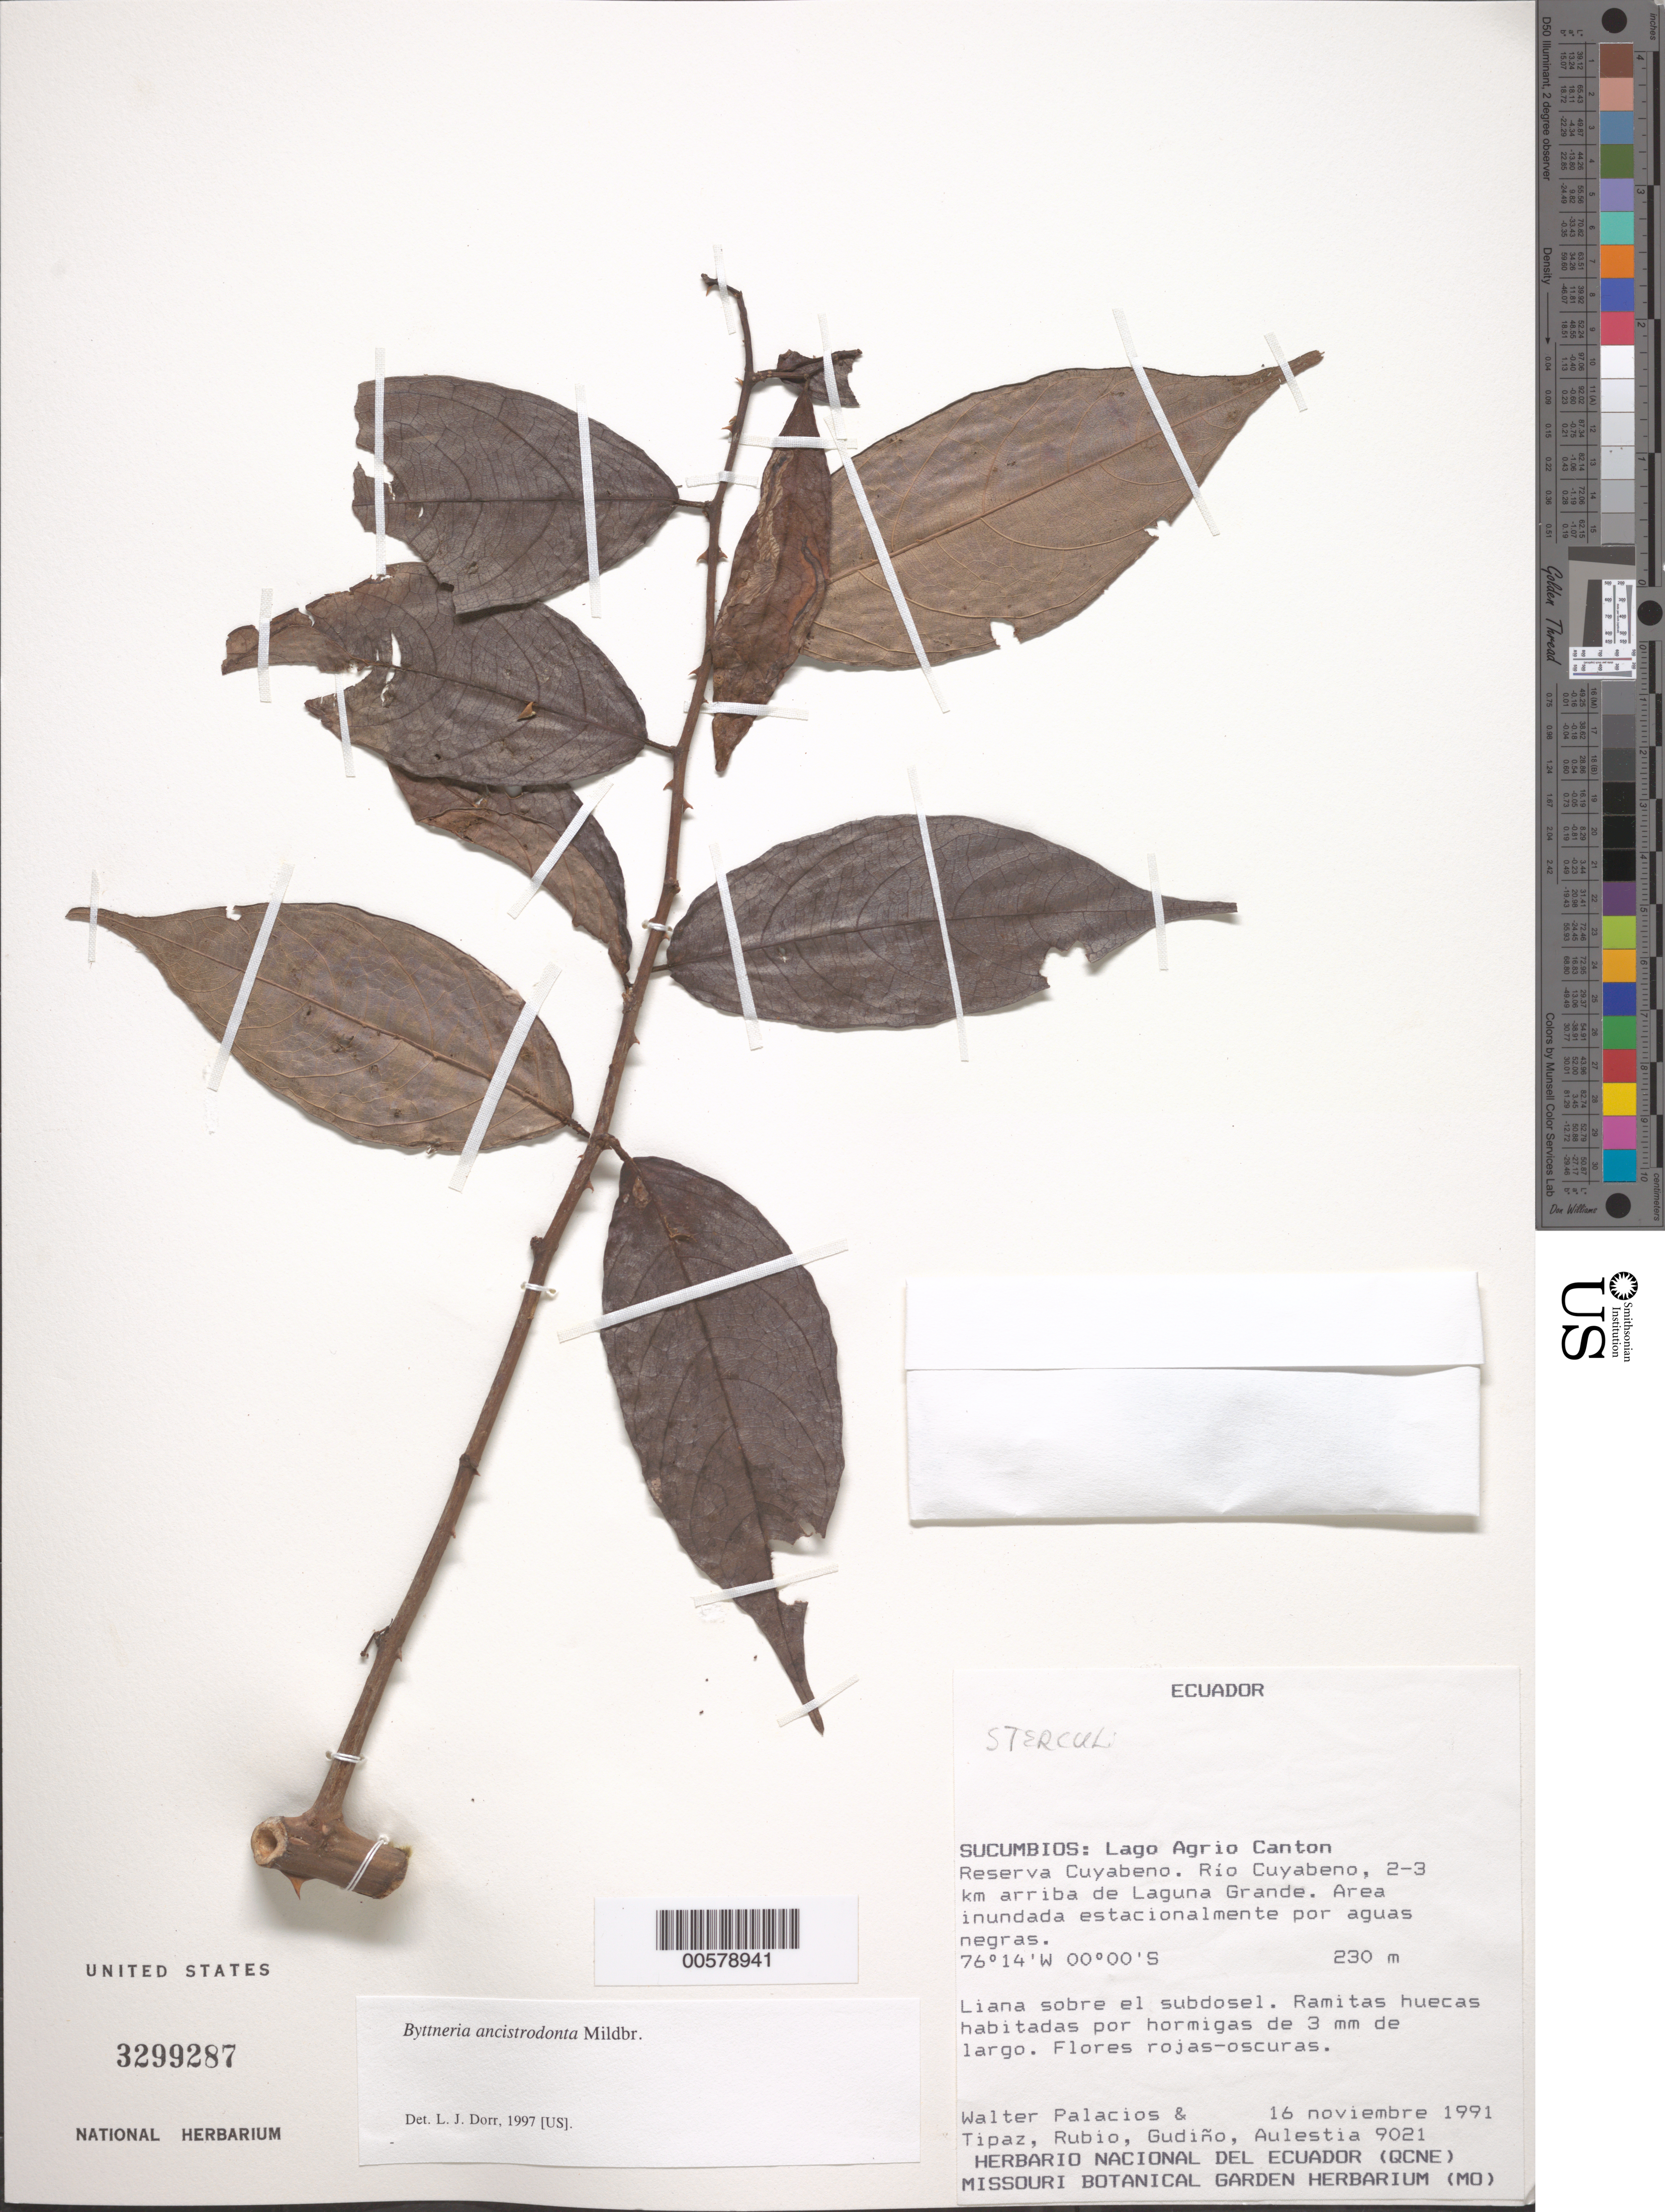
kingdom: Plantae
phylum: Tracheophyta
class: Magnoliopsida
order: Malvales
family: Malvaceae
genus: Byttneria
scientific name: Byttneria ancistrodonta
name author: Mildbr.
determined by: Dorr, L. J., (BOT), Smithsonian Institution - National Museum of Natural History (UNITED STATES)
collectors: W. Palacios, Tipaz, Rubio, J. Gudiño & Aulestia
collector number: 9021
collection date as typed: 16 Nov 1991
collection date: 1991-11-16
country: Ecuador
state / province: Sucumbíos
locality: Lago AgRio Canton. Reserva Cuyabeno, Río Cuyabeno, 2-3 km Arriba de Laguna Grande, area inundada estacionalmente por aguas Negras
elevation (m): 230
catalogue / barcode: US 3299287